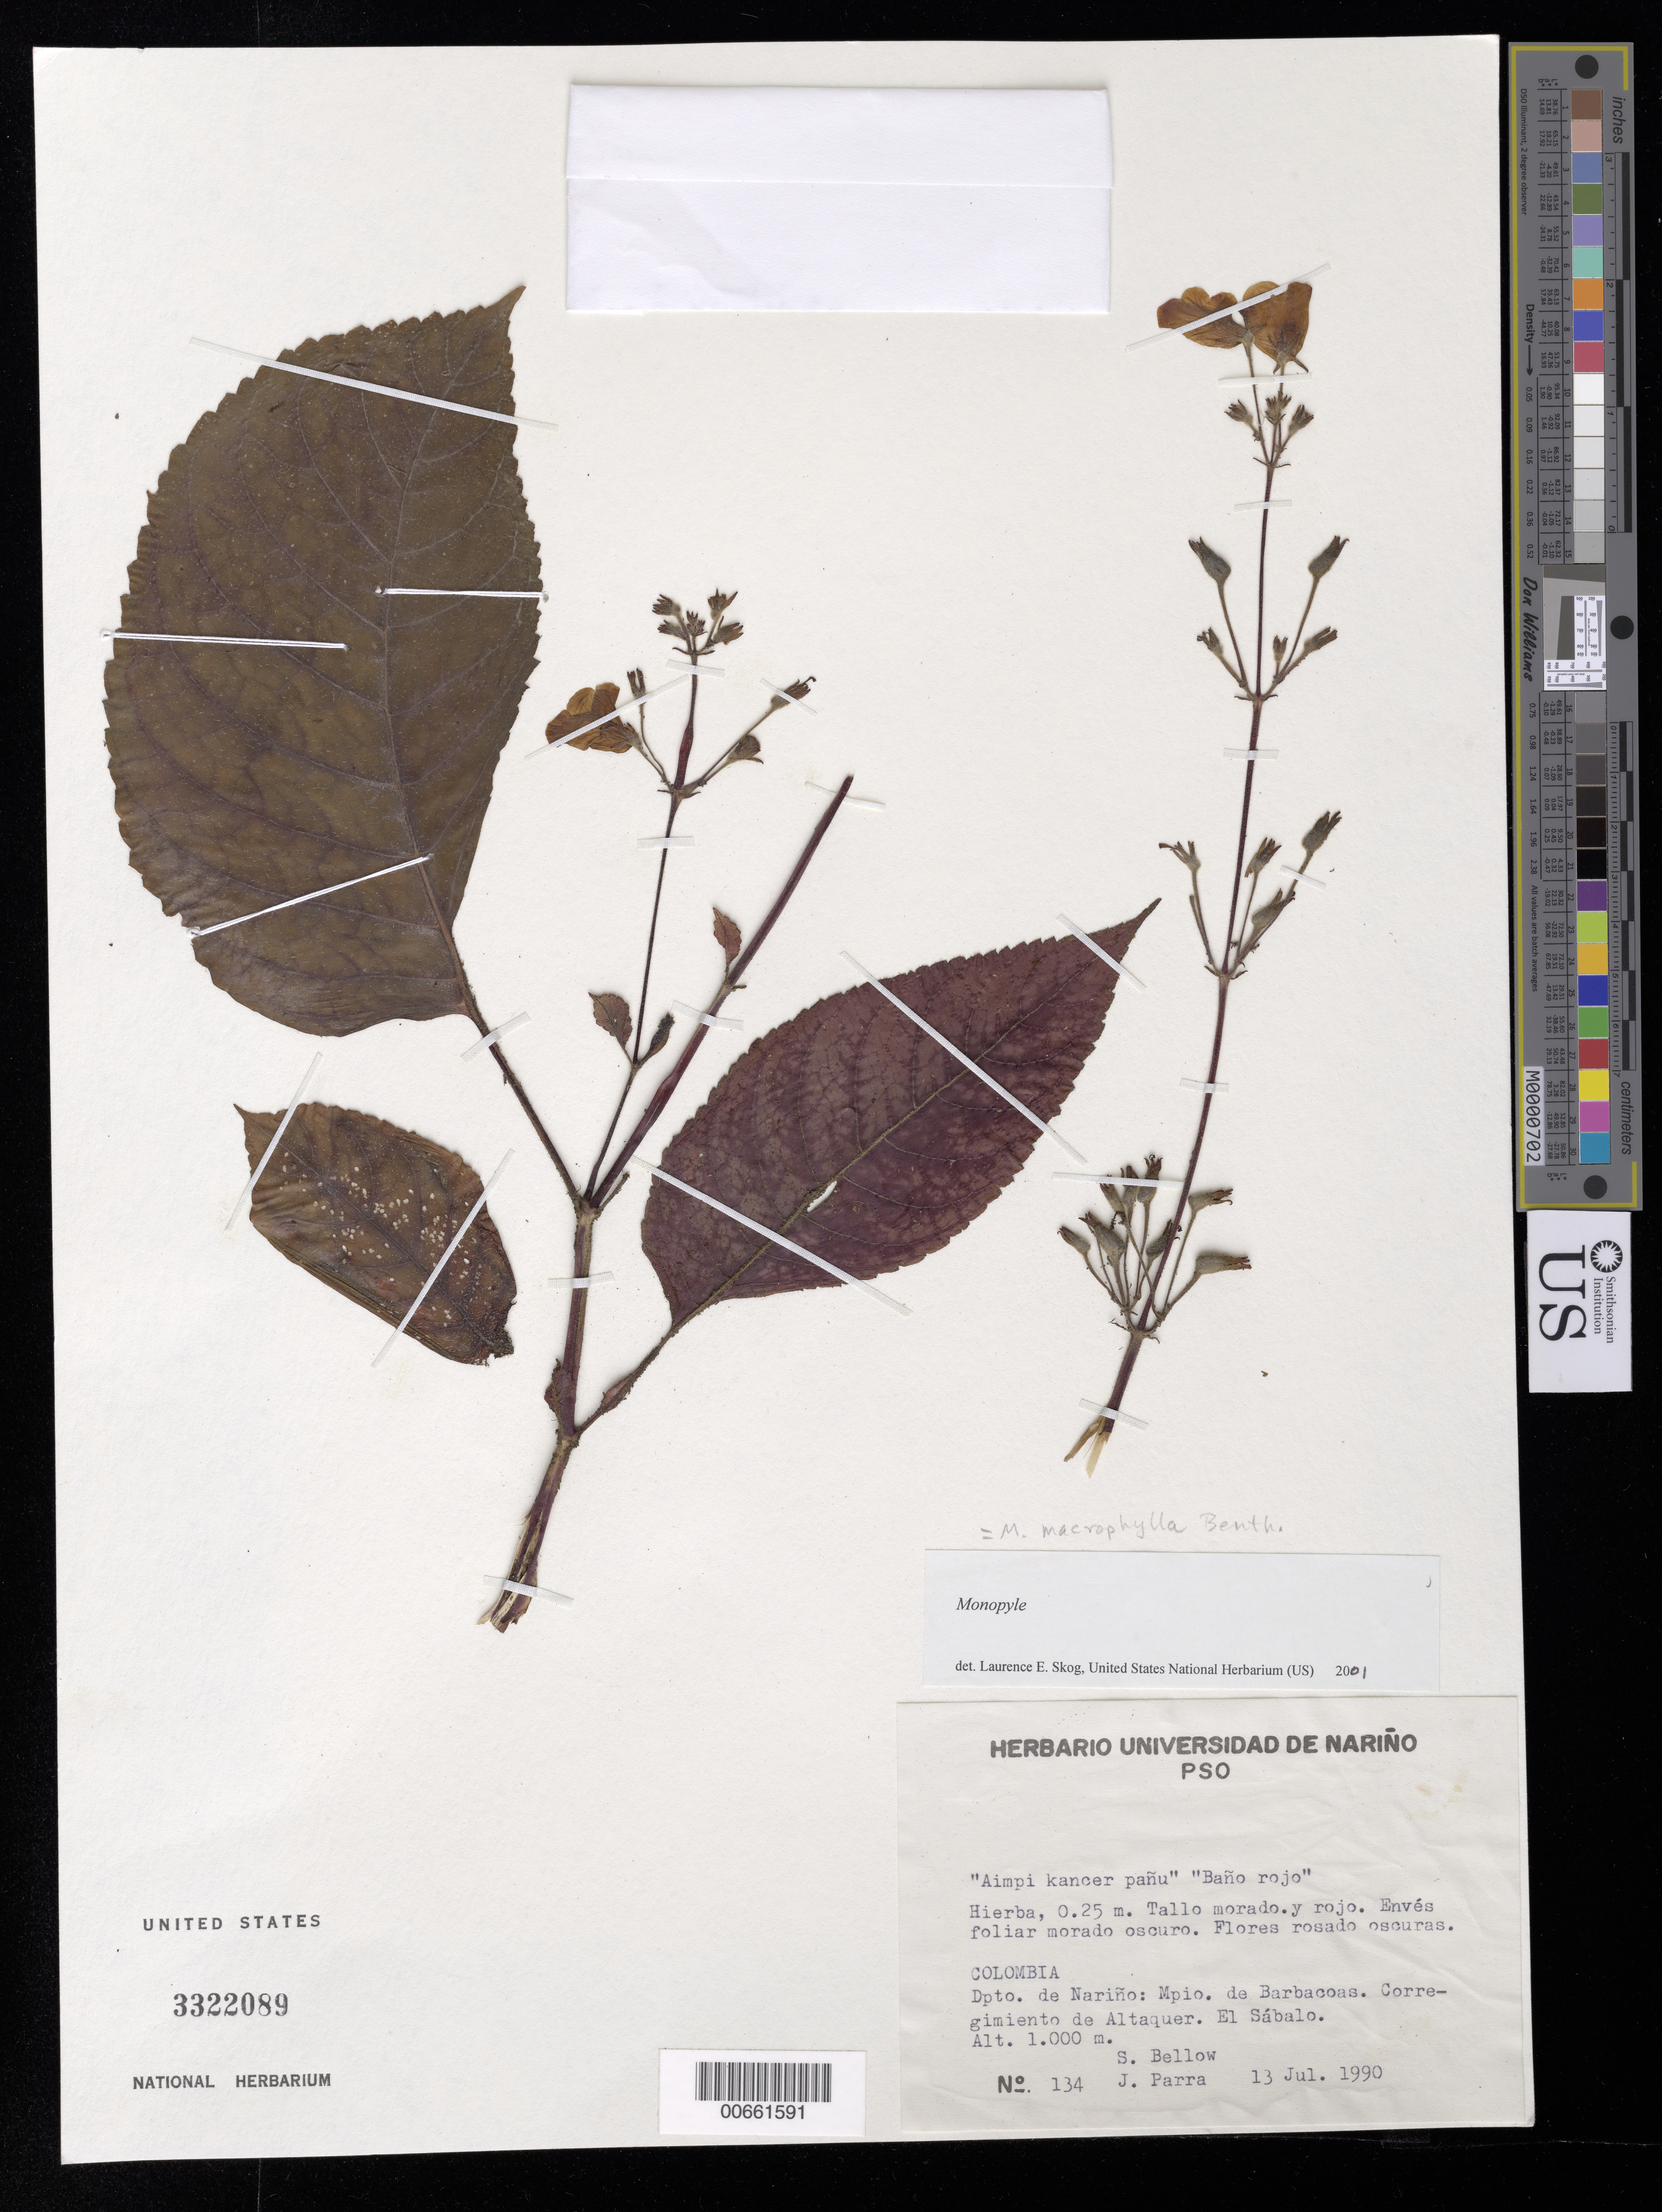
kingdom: Plantae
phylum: Tracheophyta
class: Magnoliopsida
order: Lamiales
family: Gesneriaceae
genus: Monopyle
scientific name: Monopyle sp.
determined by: Skog, Laurence E.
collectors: S. Bellow & J. Parra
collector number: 134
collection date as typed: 13 Jul 1990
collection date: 1990-07-13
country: Colombia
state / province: Nariño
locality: Mpio. de Barbacoas, corregimiento de Altaquer, El Sábalo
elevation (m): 1000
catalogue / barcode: US 3322089